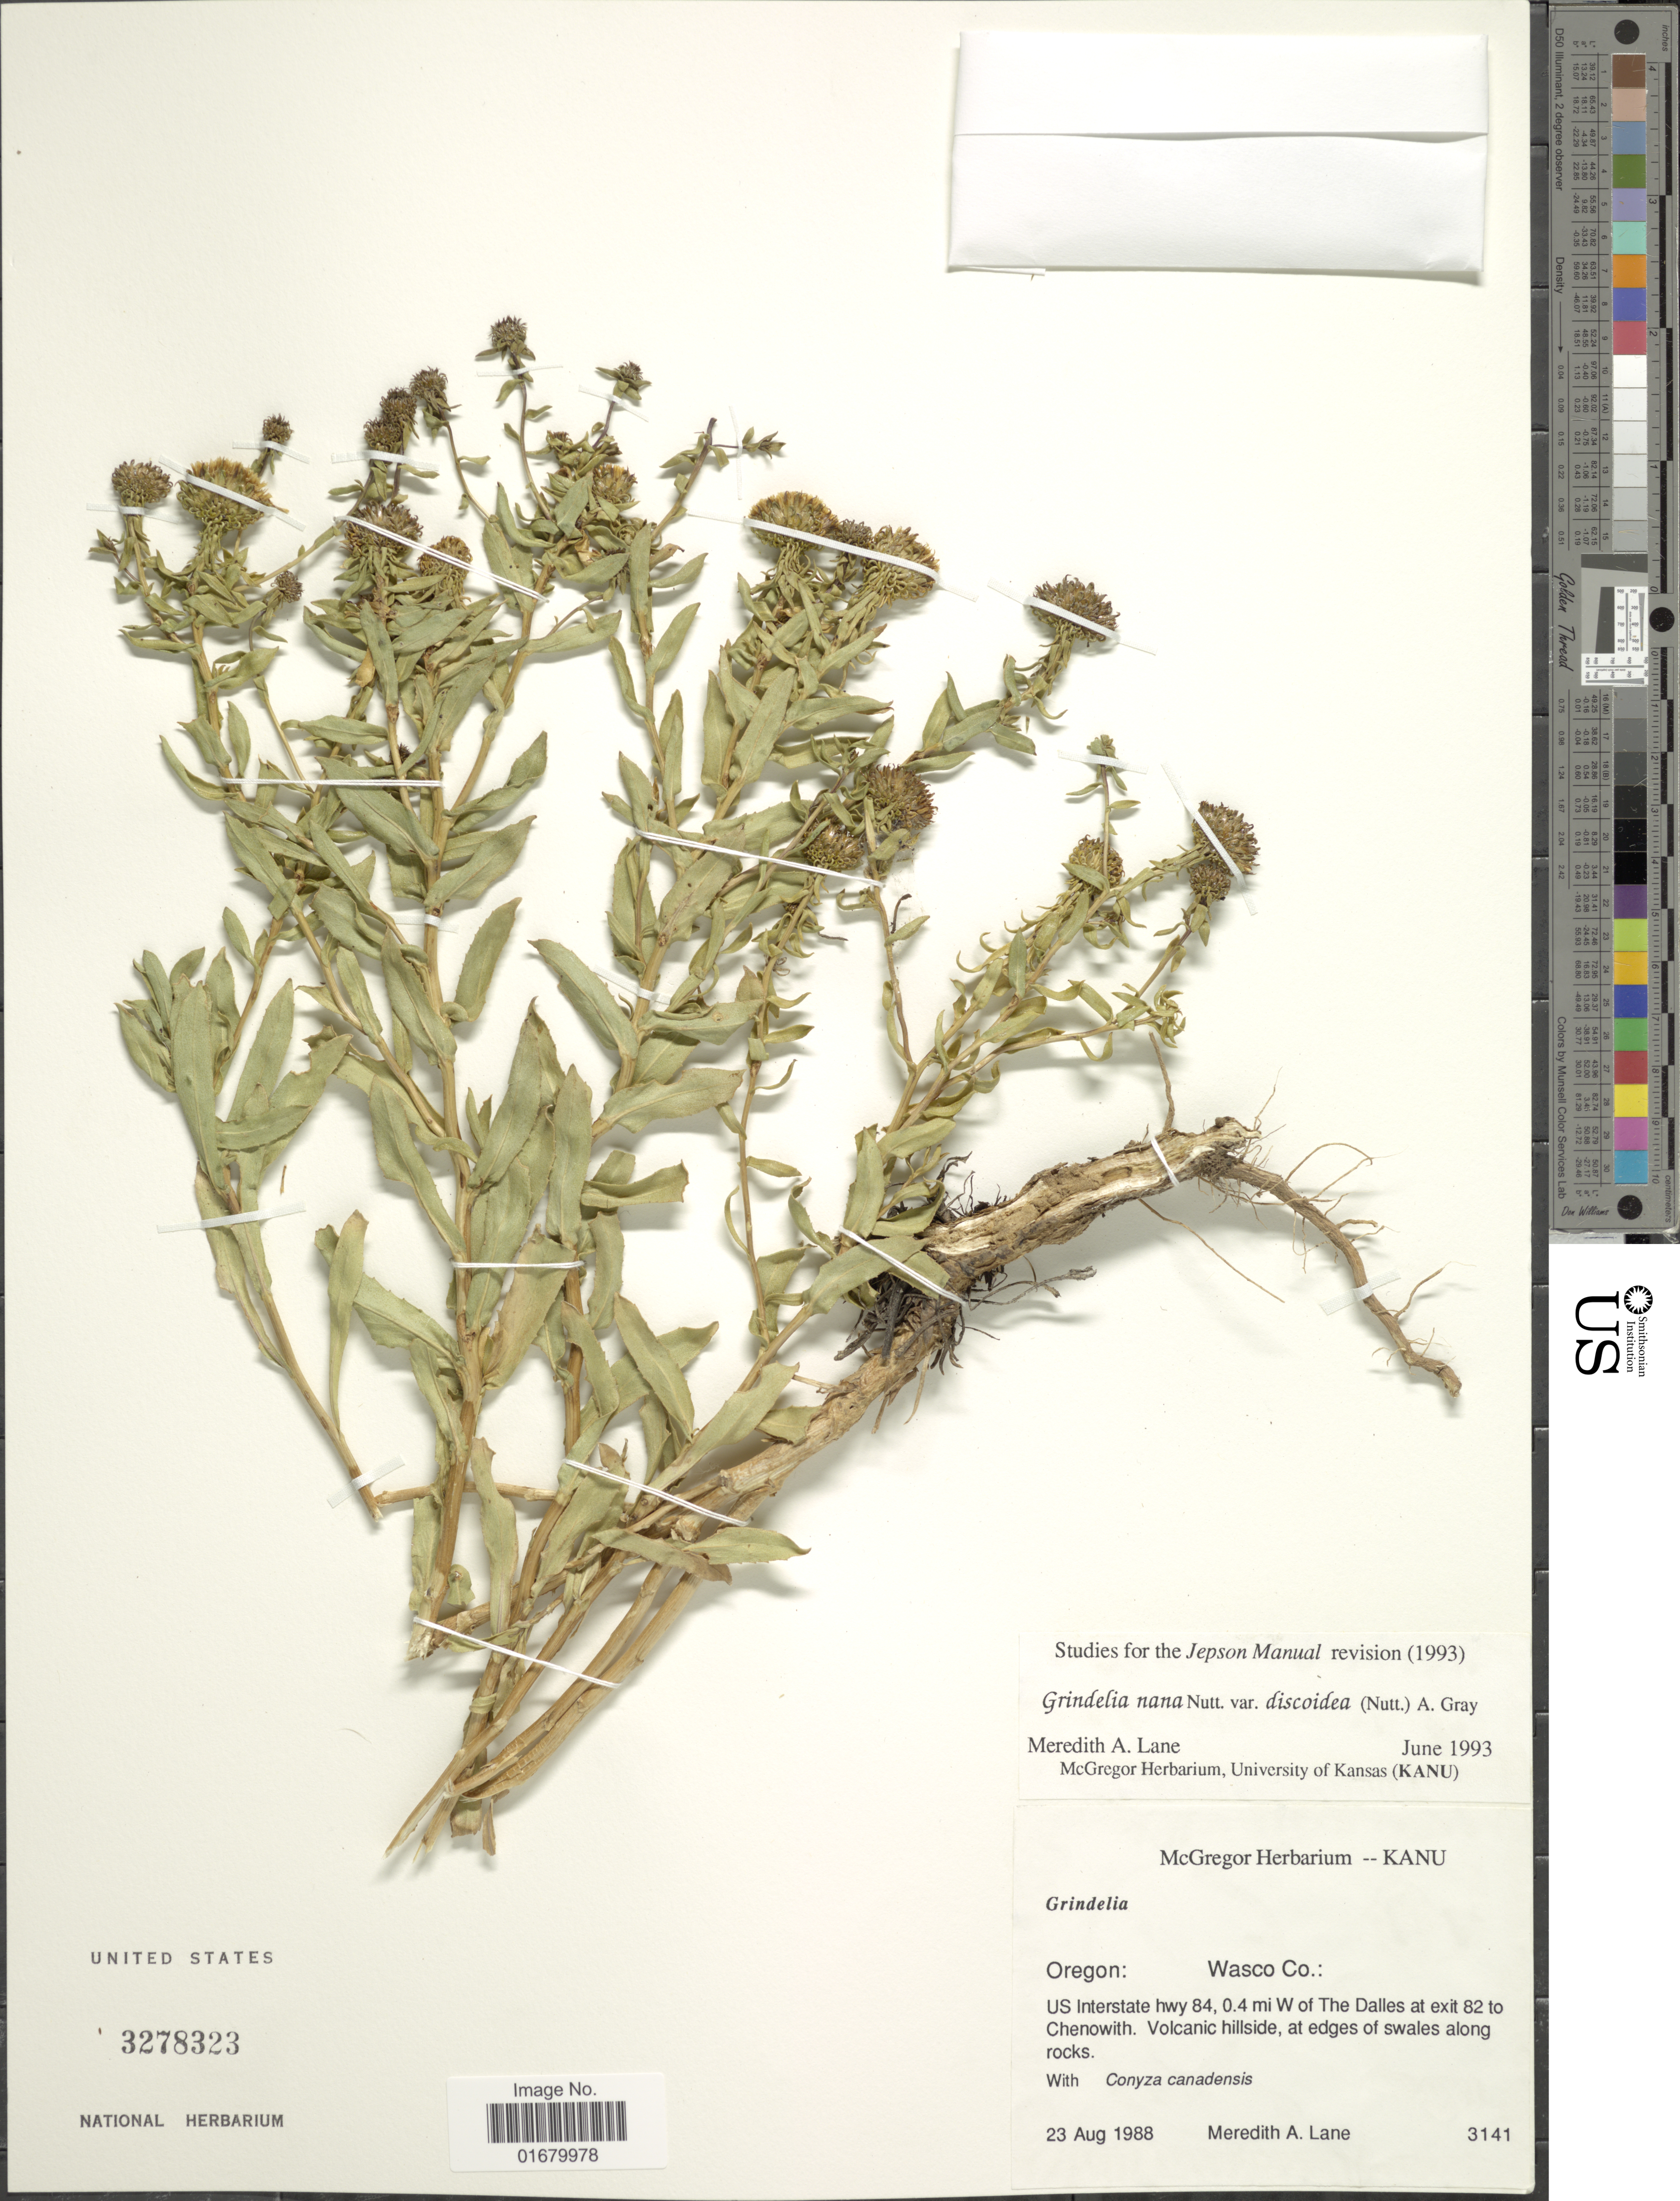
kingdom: Plantae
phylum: Tracheophyta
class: Magnoliopsida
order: Asterales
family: Asteraceae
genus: Grindelia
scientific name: Grindelia nana var. discoidea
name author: (Nutt.) A. Gray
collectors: M. A. Lane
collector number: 3141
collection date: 1988-08-23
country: United States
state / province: Oregon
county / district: Wasco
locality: Wasco Co.: US Interstate hwy 84, 0.4 mi W of The Dallas at exit 82 to Chenowith.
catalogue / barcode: US 3278323